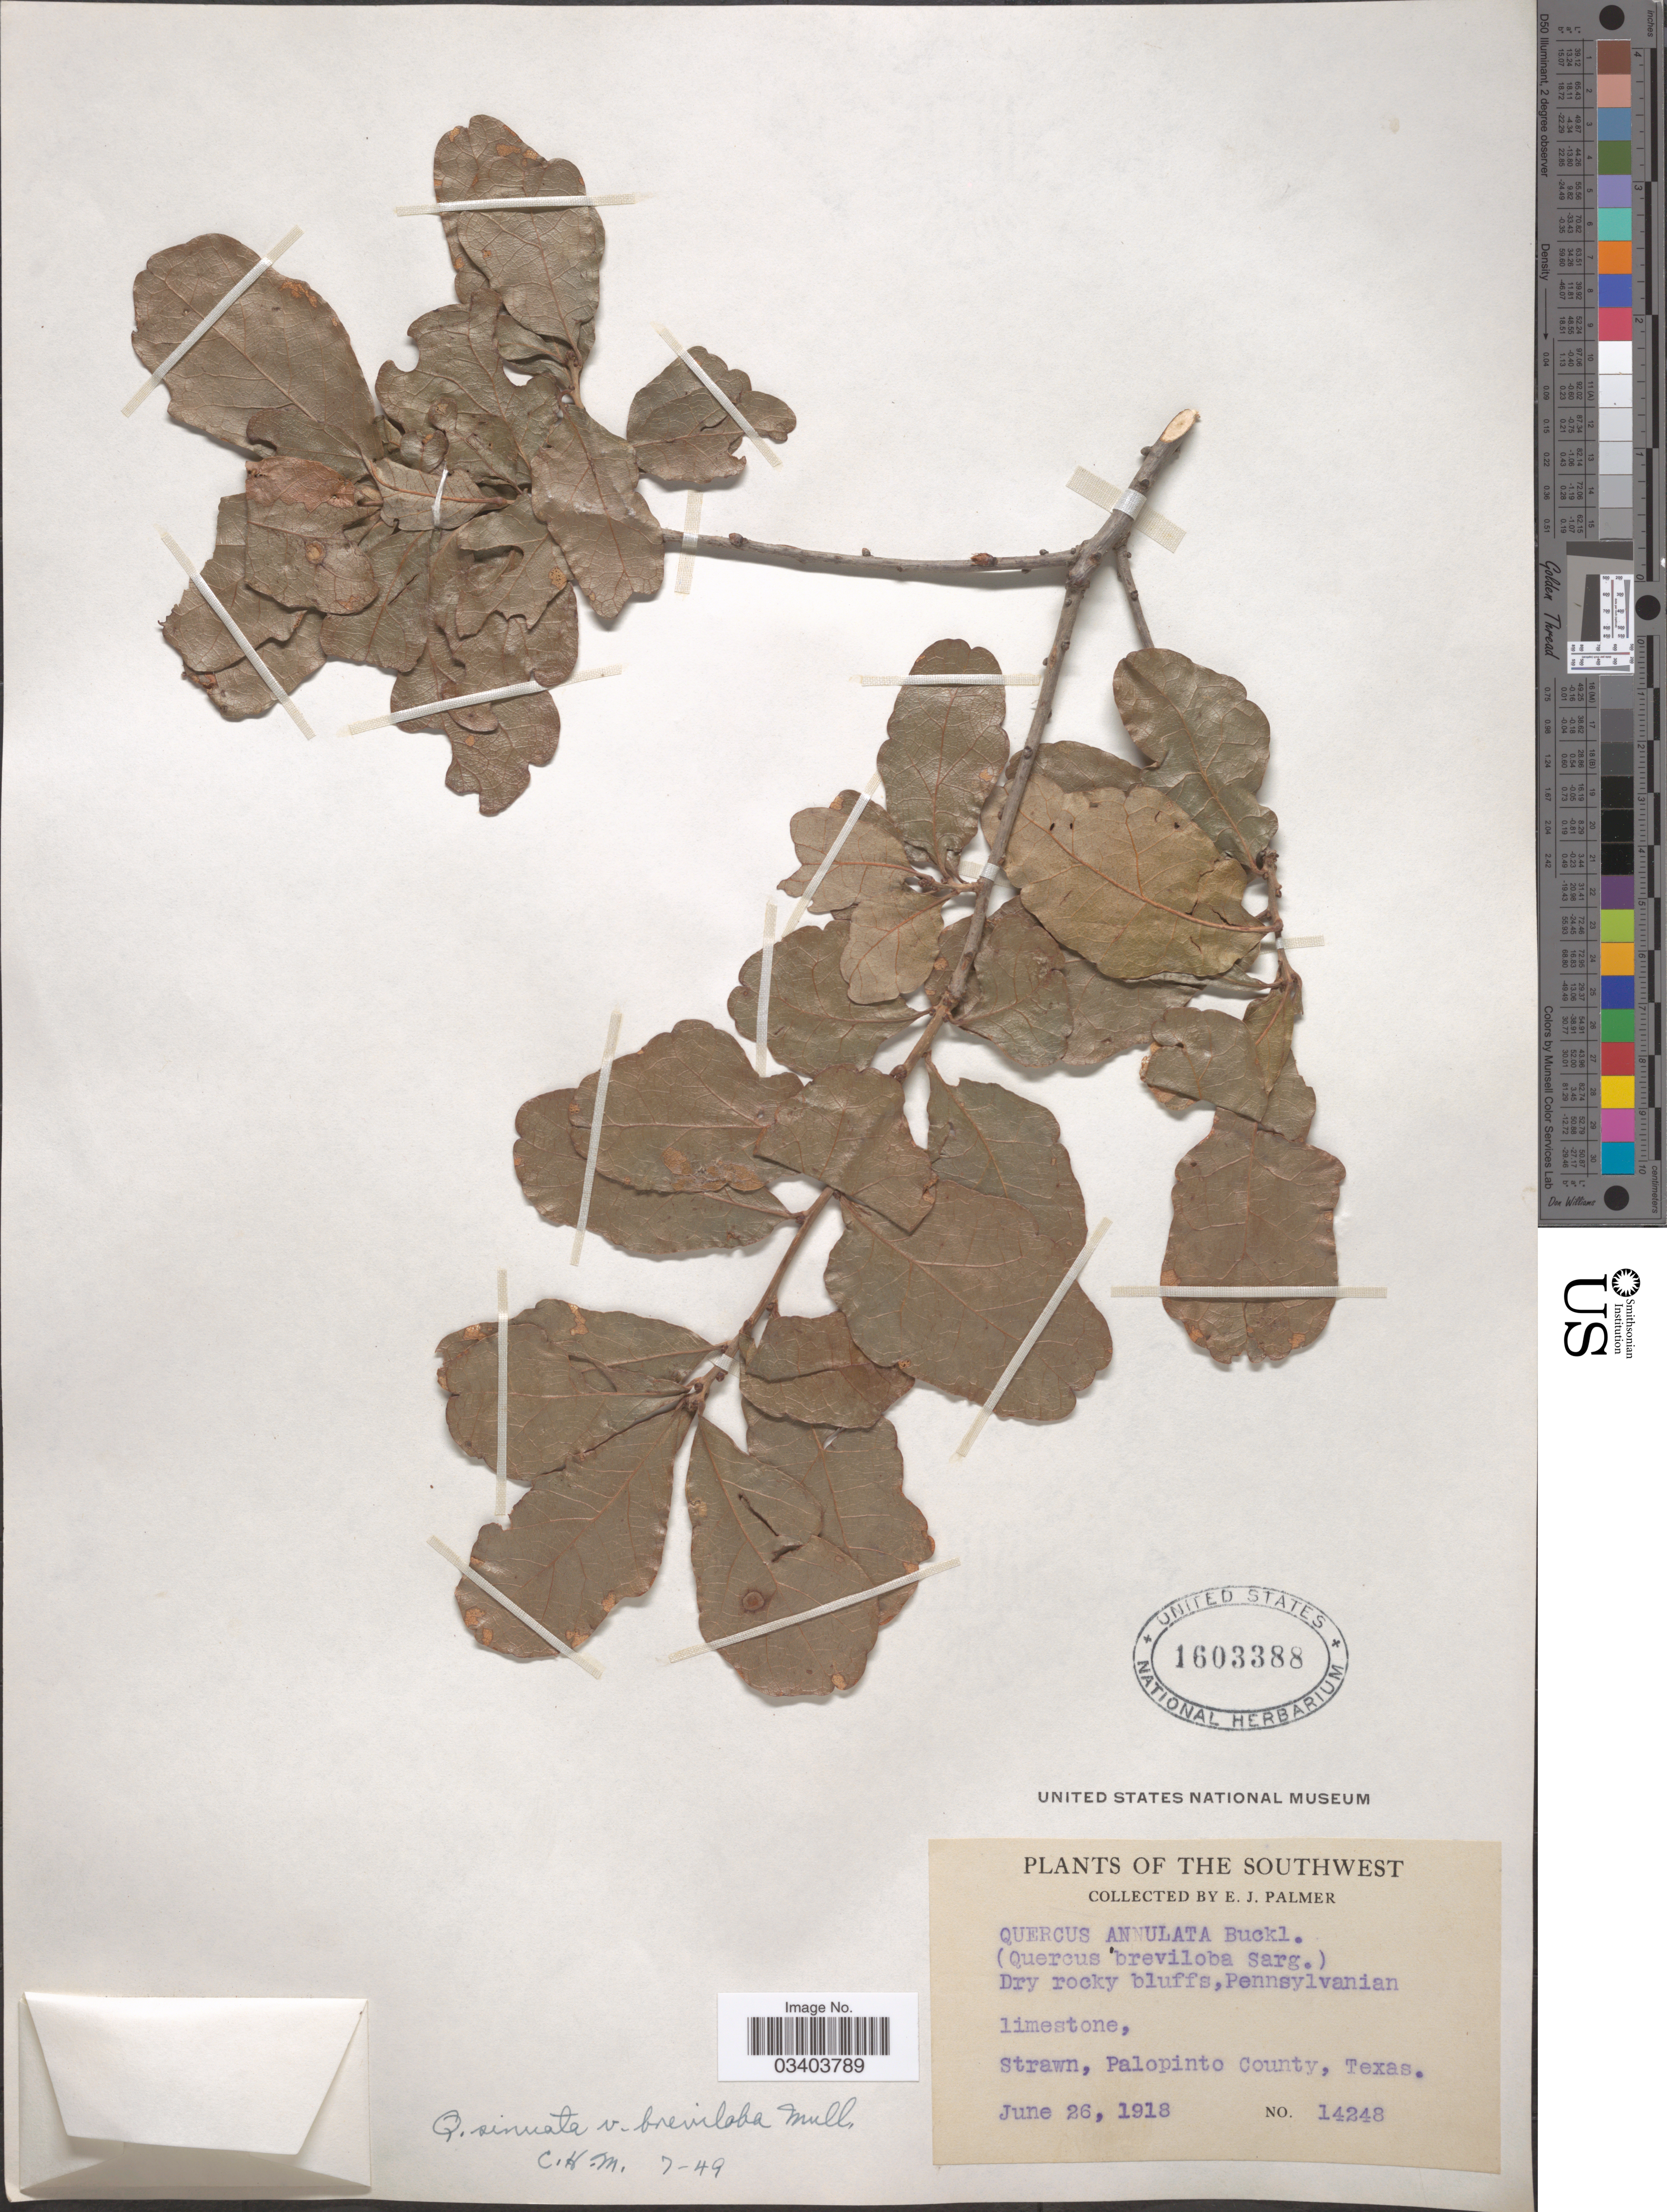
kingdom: Plantae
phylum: Tracheophyta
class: Magnoliopsida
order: Fagales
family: Fagaceae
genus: Quercus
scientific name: Quercus breviloba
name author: (Torr.) Sarg.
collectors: E. J. Palmer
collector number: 14248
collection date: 1918-06-26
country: United States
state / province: Texas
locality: The Southwest. Strawn, Palopinto County.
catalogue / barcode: US 1603388